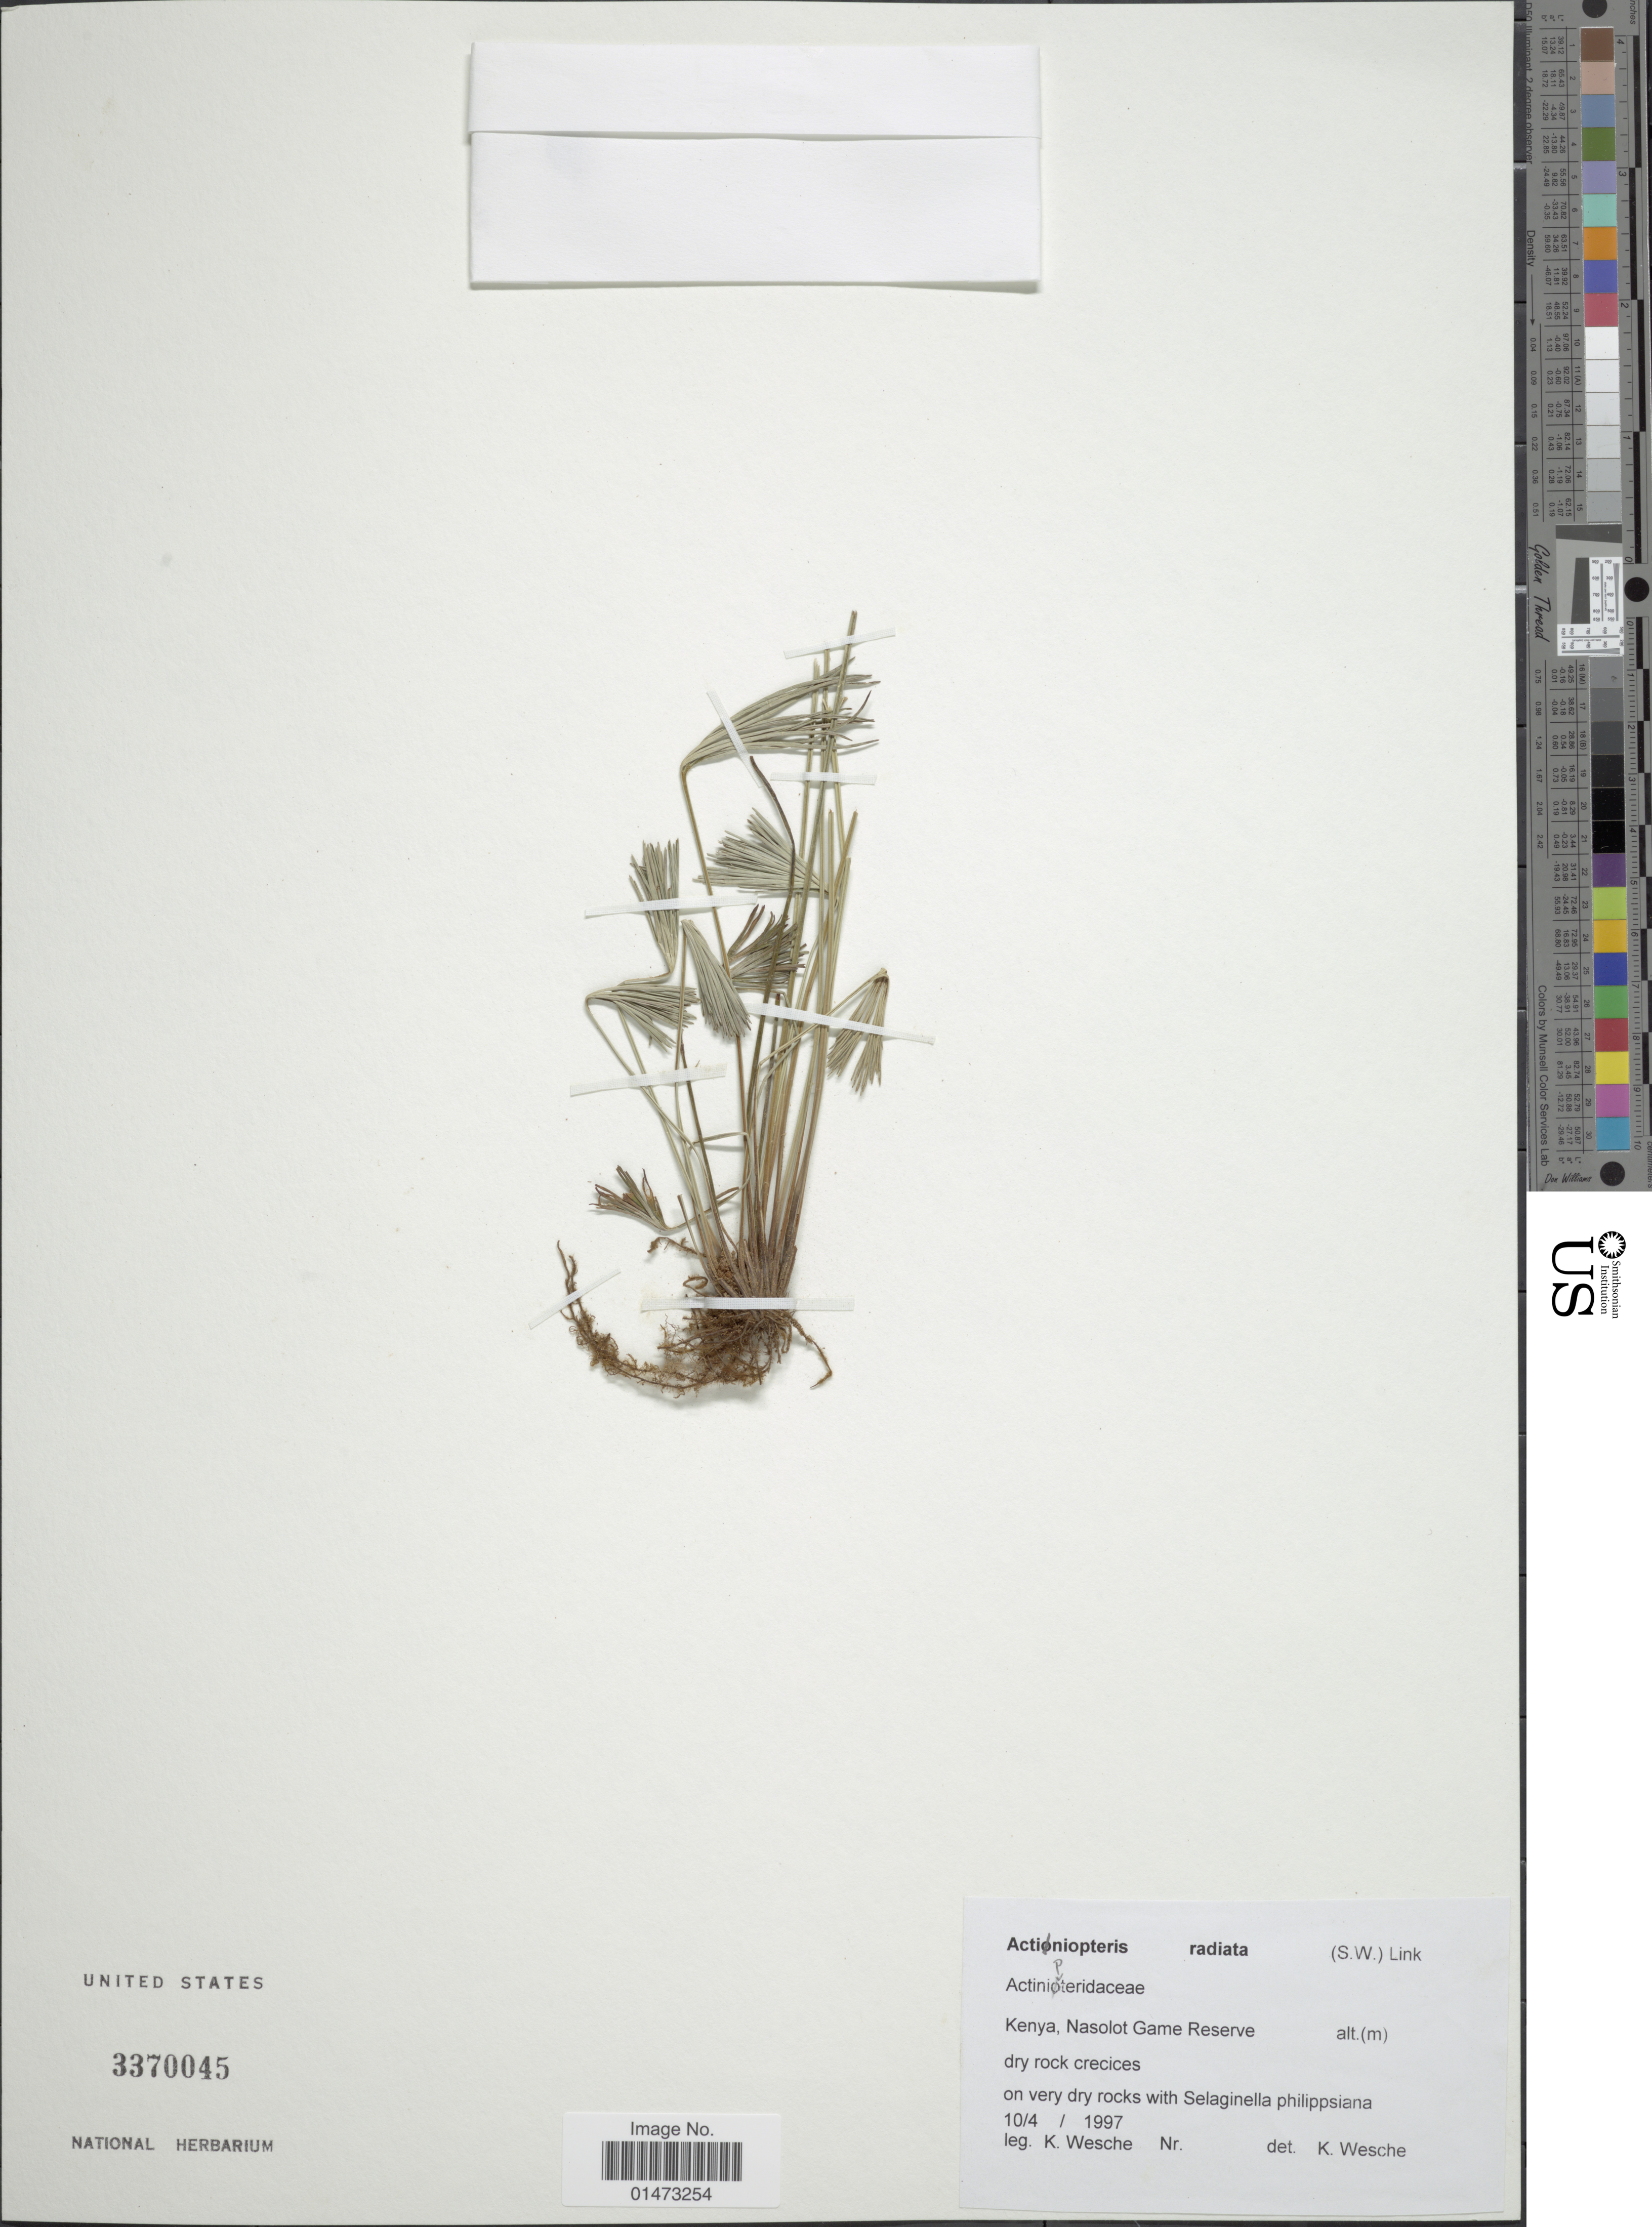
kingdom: Plantae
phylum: Tracheophyta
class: Polypodiopsida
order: Polypodiales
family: Pteridaceae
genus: Actiniopteris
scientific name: Actiniopteris radiata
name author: (Sw.) Link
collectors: K. Wesche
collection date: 1997-04-10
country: Kenya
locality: Nasolot Game Reserve.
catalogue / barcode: US 3370045